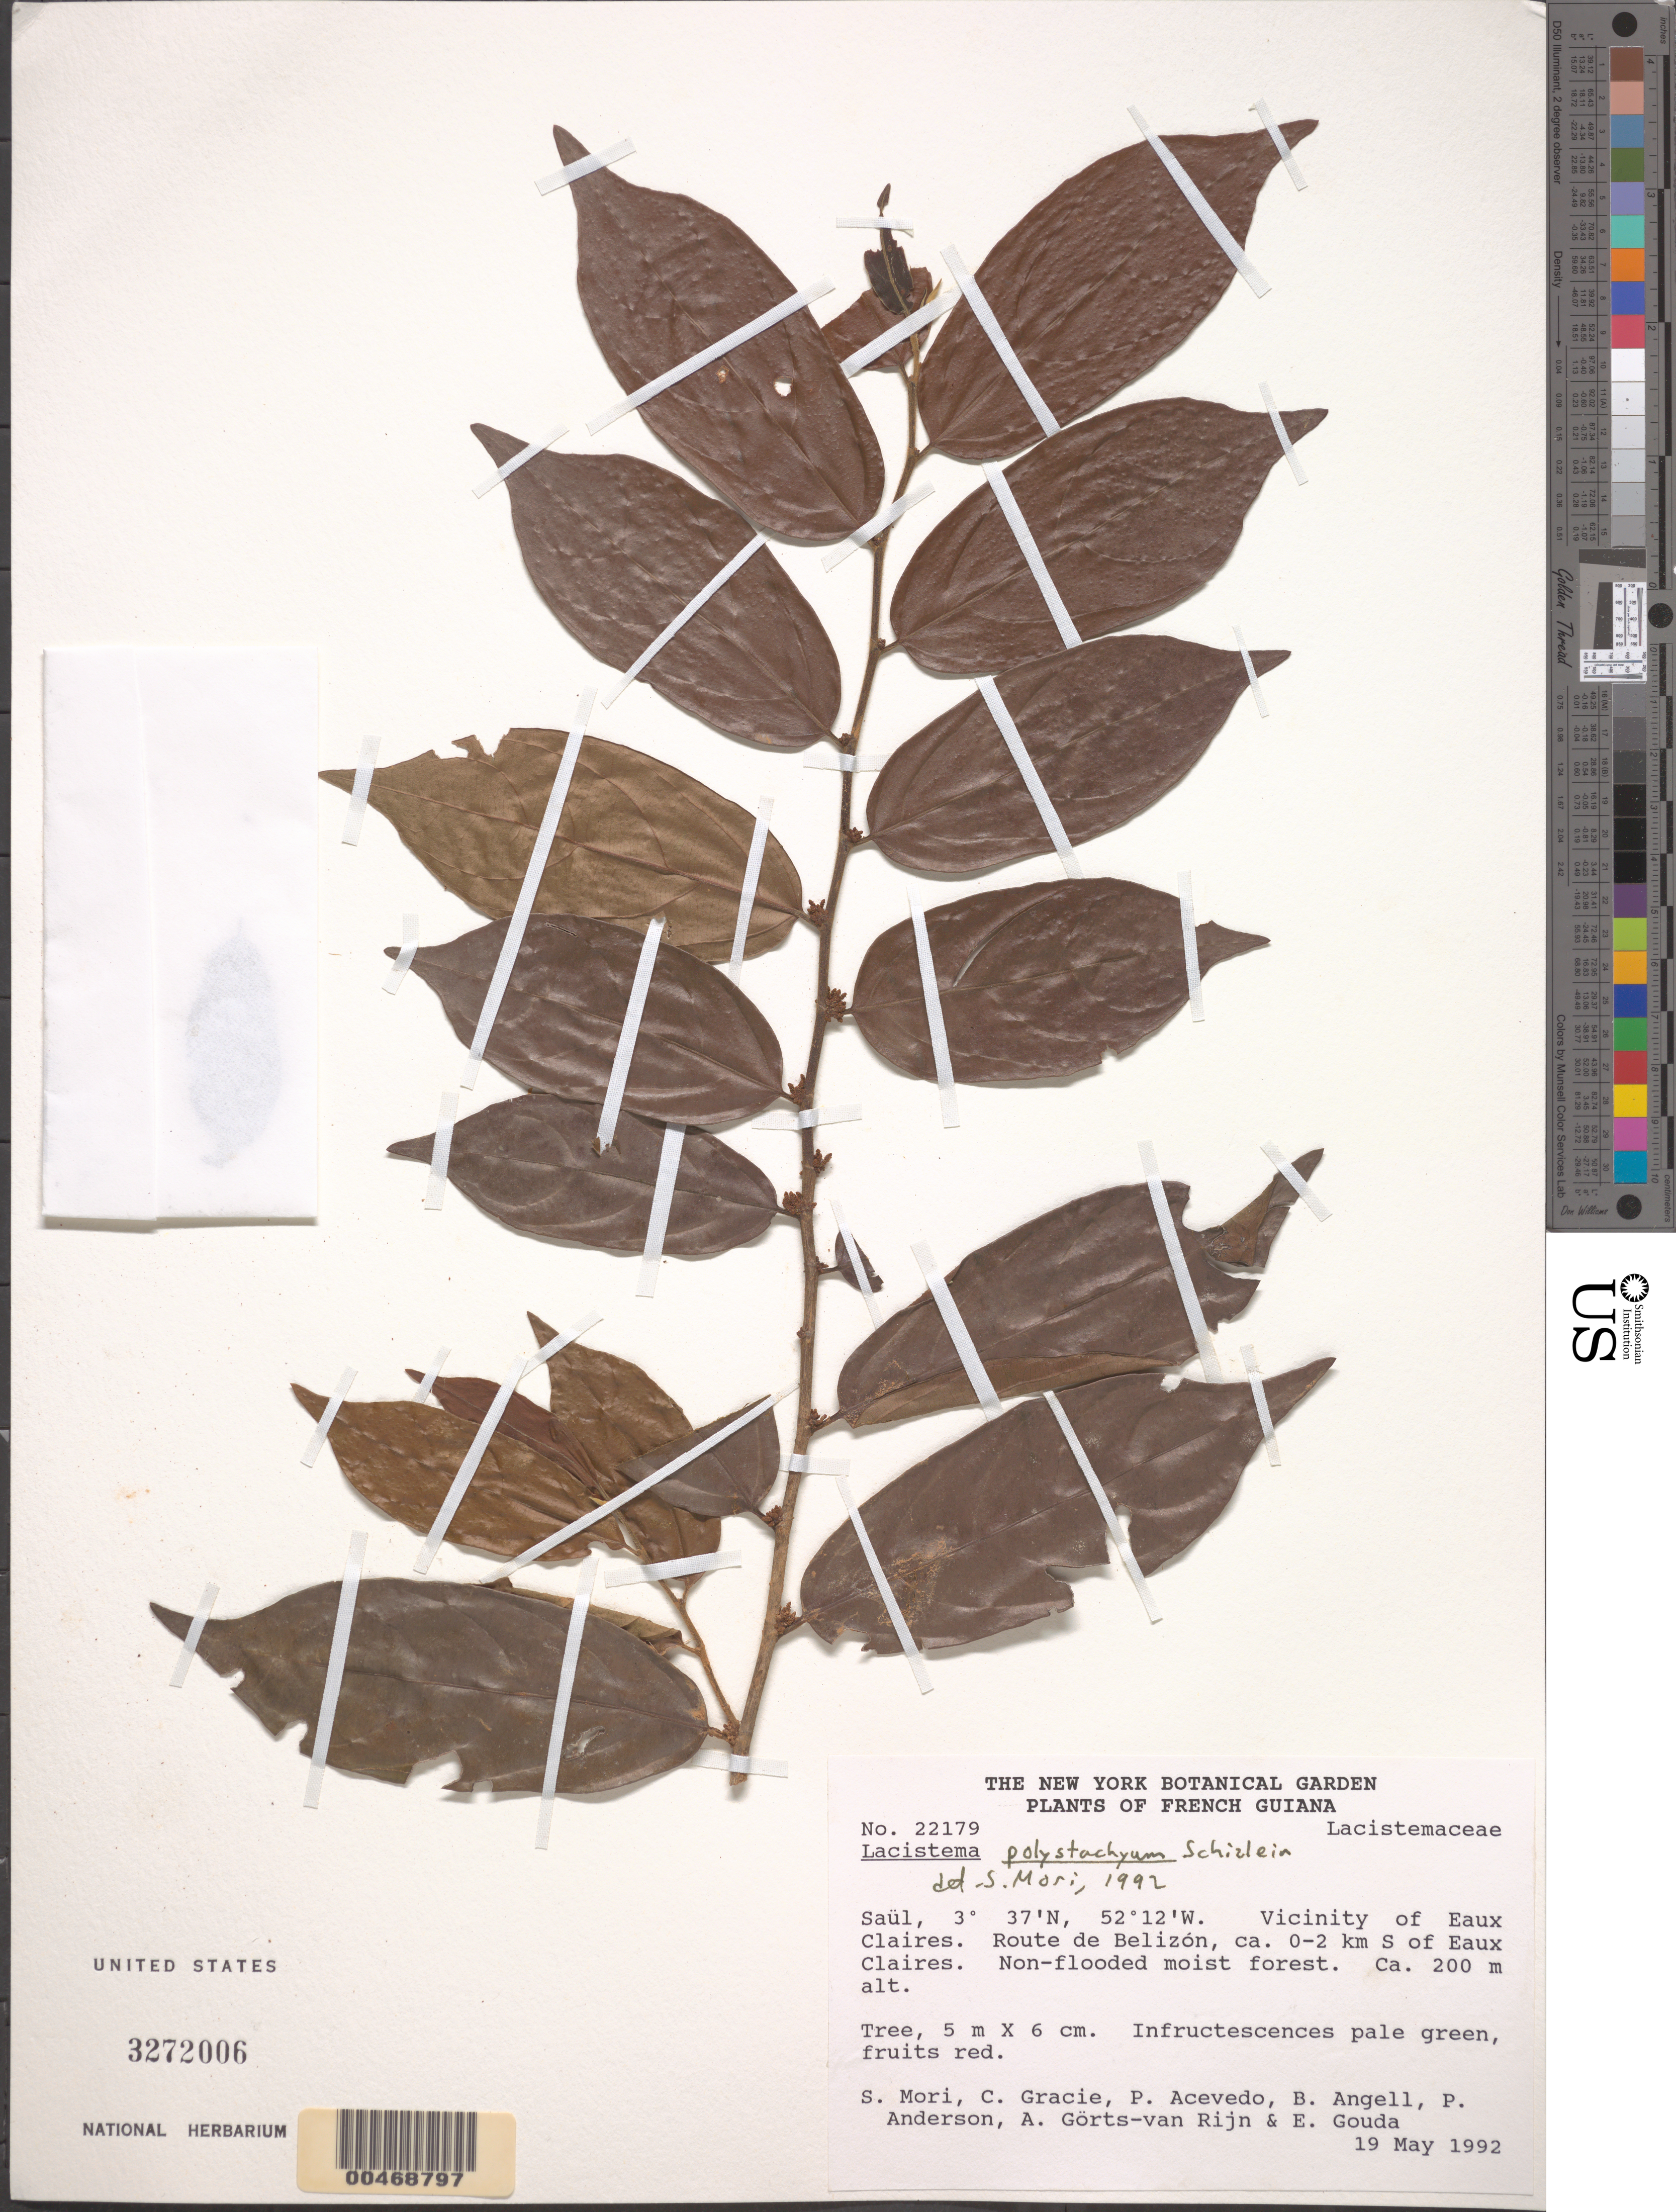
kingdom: Plantae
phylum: Tracheophyta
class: Magnoliopsida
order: Malpighiales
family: Lacistemataceae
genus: Lacistema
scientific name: Lacistema polystachyum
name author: Schnizl.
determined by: Mori, Scott A.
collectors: S. Mori, C. A. Gracie, P. Acevedo-Rodr., Bobbi Angell, P. Anderson, A. .R. A. Görts-van Rijn & E. J. Gouda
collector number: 22179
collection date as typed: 19-May-92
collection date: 1992-05-19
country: French Guiana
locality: Saül, near Eaux Claires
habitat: Non-flooded moist forest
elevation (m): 200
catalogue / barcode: US 3272006